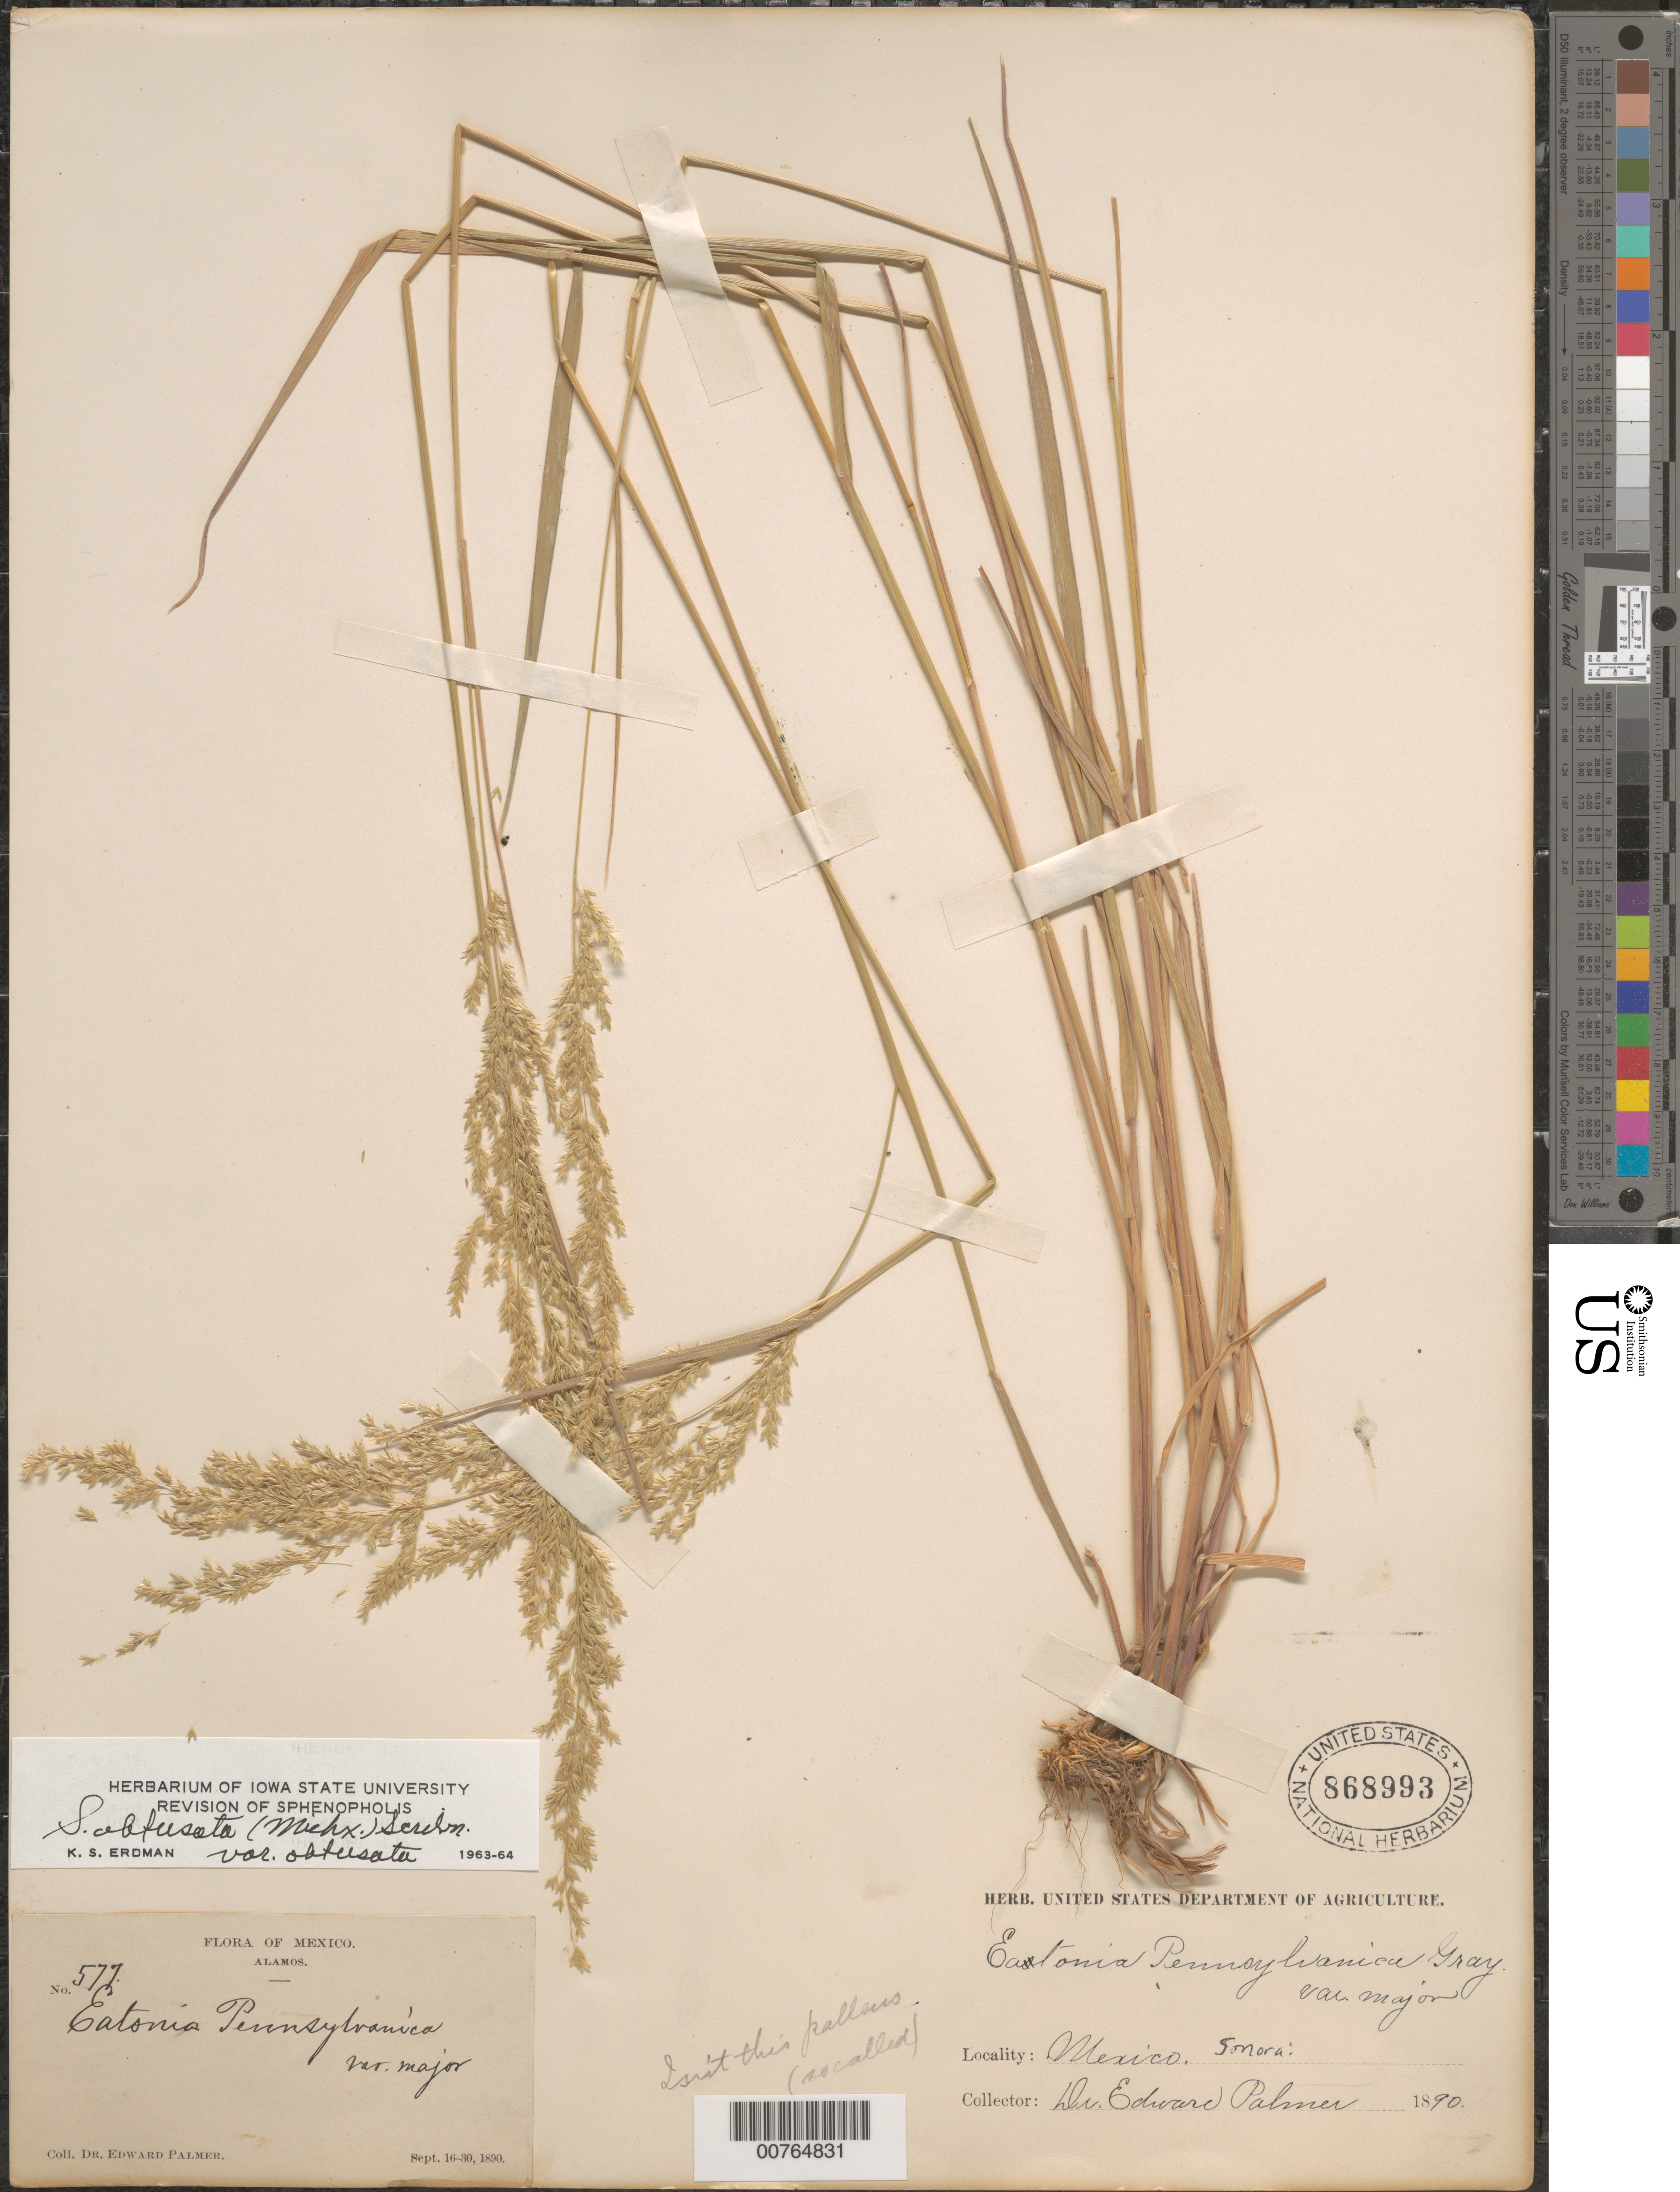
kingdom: Plantae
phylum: Tracheophyta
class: Liliopsida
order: Poales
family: Poaceae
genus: Sphenopholis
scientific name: Sphenopholis obtusata var. obtusata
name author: (Michx.) Scribn.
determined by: Erdman, K. S.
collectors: E. Palmer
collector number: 577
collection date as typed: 16 Sep 1890 to 30 Sep 1890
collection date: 1890-09-16/1890-09-30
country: Mexico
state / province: Sonora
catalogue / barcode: US 868993